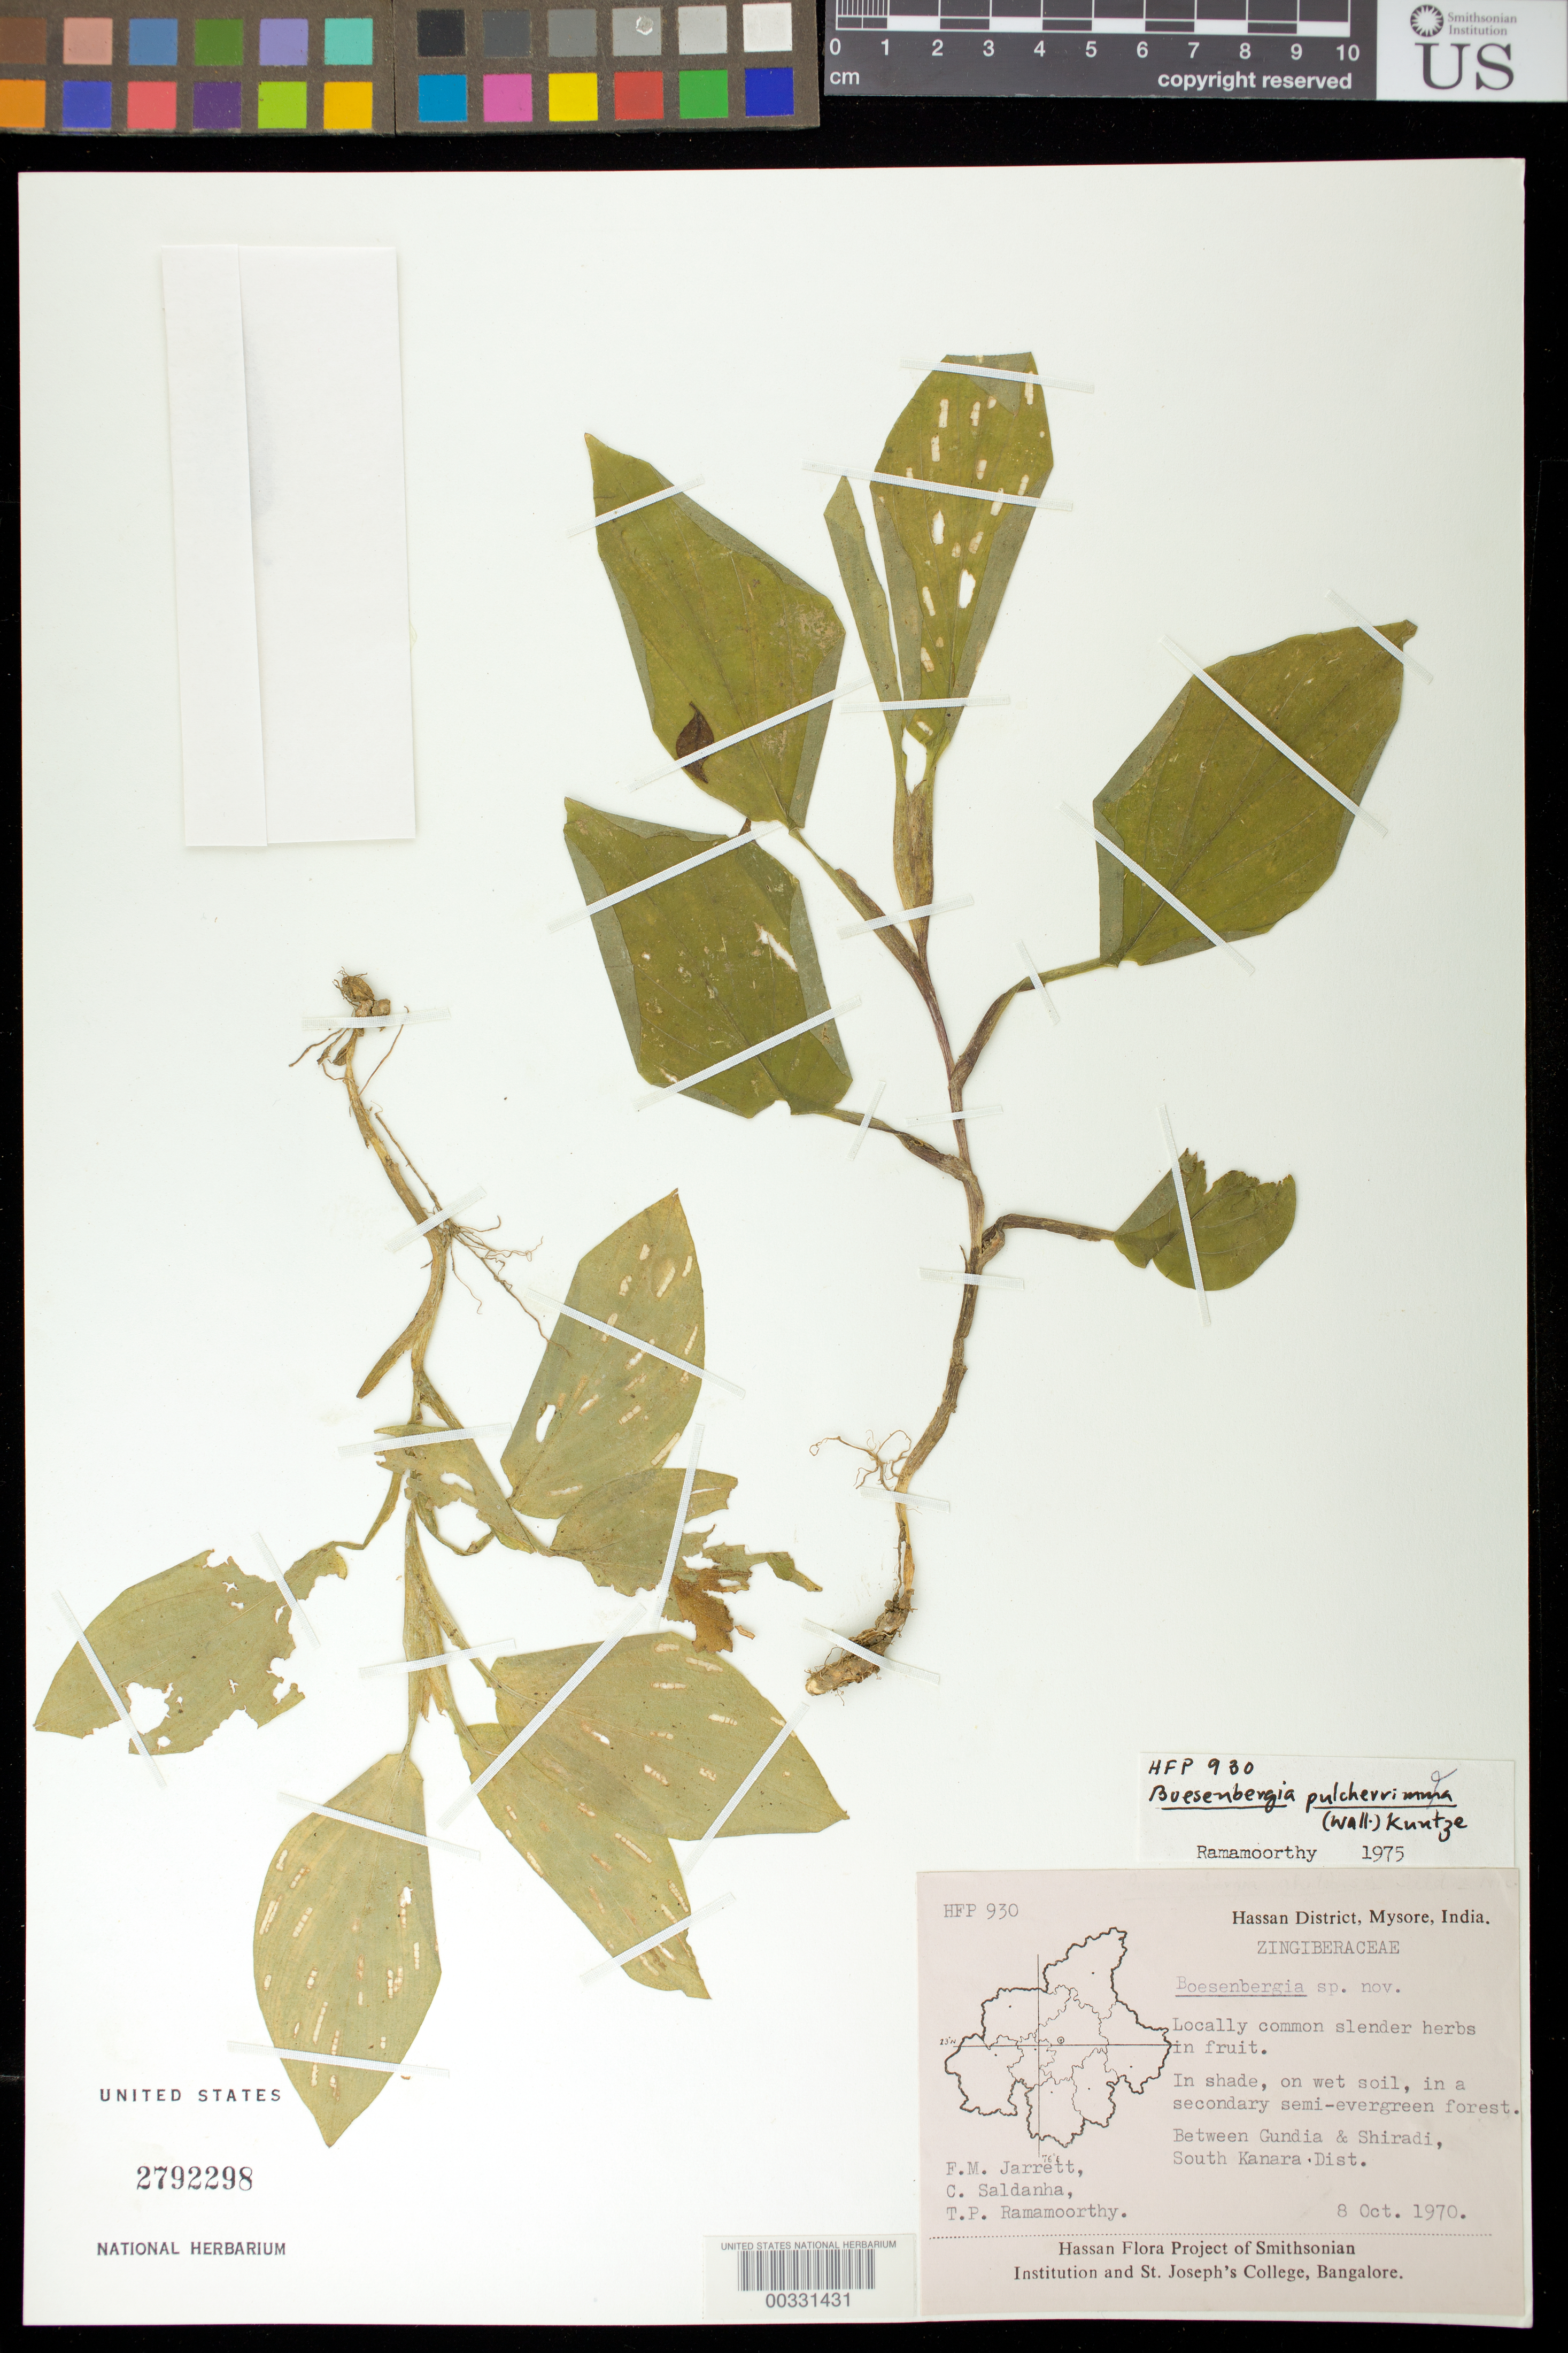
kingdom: Plantae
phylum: Tracheophyta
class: Liliopsida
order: Zingiberales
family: Zingiberaceae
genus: Boesenbergia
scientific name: Boesenbergia pulcherrima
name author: (Wall.) Kuntze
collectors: F. M. Jarrett, C. J. Saldanha & T. P. Ramamoorthy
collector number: Hfp 930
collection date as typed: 08 Oct 1970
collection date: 1970-10-08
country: India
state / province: Karnataka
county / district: Hassan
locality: Between gundia and shiradi, south kanara dist, mysore state [mysore state = karnataka.]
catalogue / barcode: US 2792298